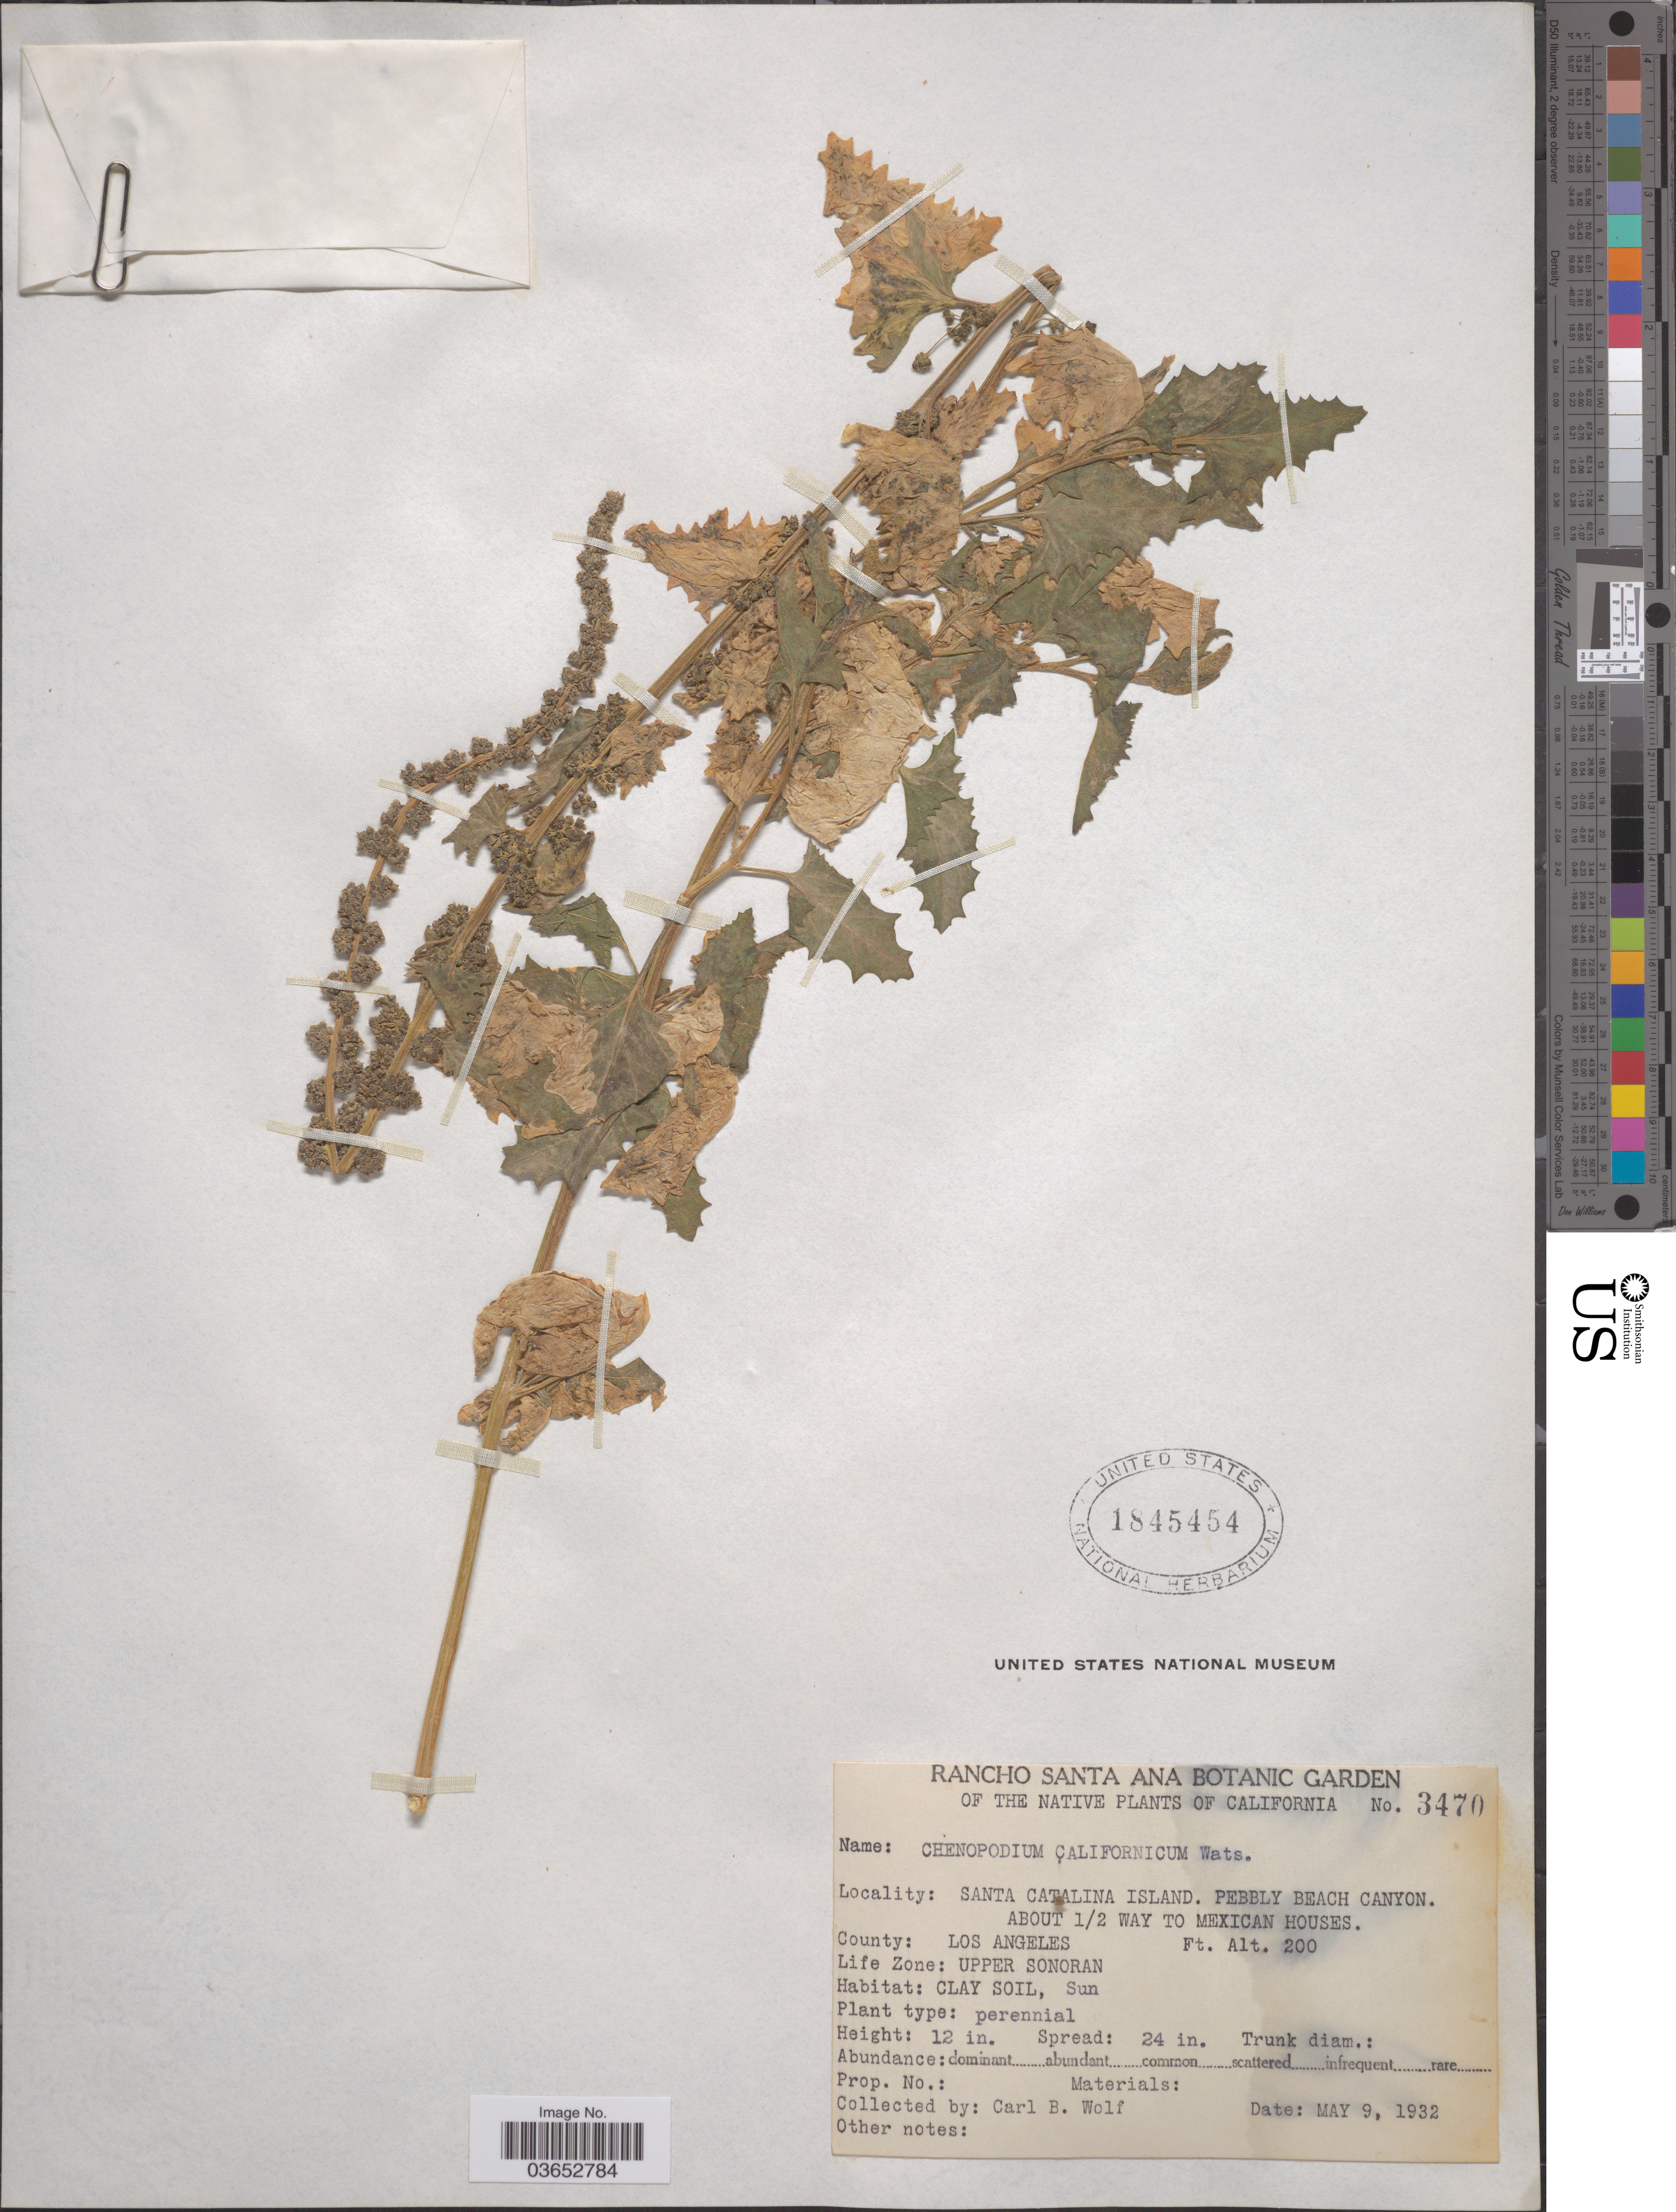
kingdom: Plantae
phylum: Tracheophyta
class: Magnoliopsida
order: Caryophyllales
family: Amaranthaceae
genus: Chenopodium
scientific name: Chenopodium californicum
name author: S. Watson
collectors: C. B. Wolf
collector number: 3470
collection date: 1932-05-09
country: United States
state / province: California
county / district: Los Angeles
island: Santa Catalina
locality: Santa Catalina Island. Pebbly Beach Canyon. About 1/2 way to Mexican Houses. County: Los Angeles. Life Zone: Upper Sonoran.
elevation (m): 61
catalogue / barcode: US 1845454